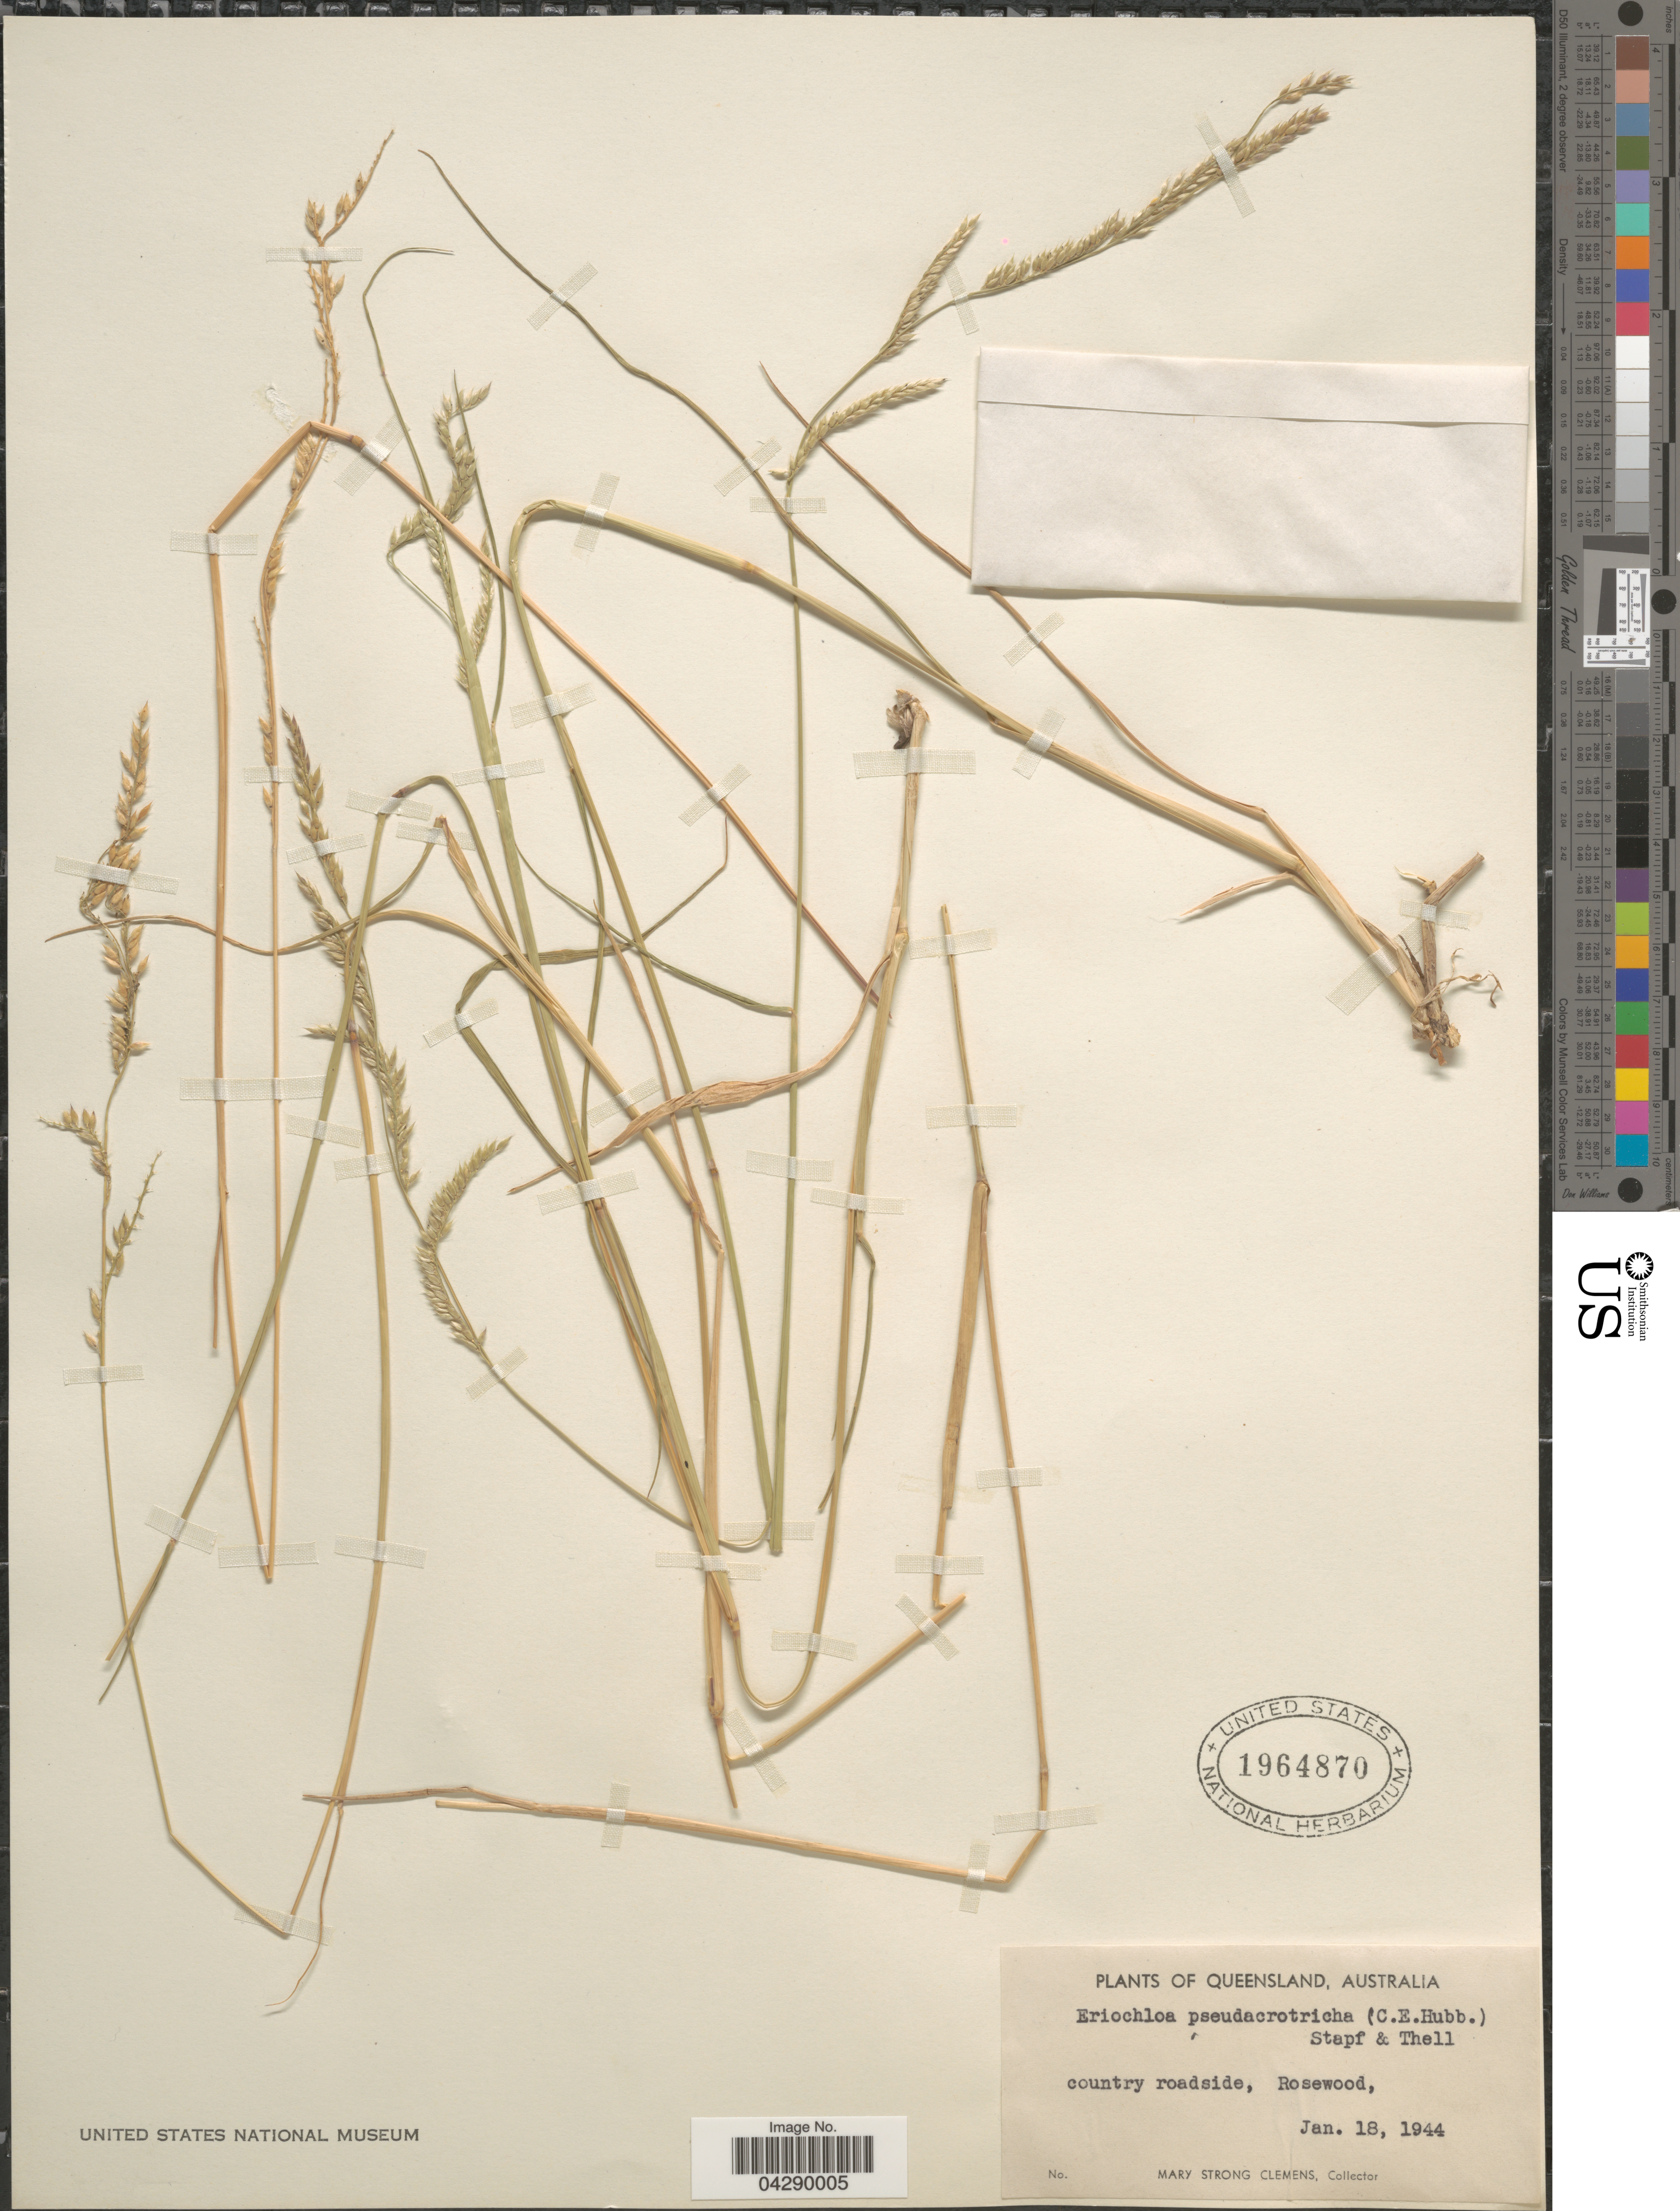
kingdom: Plantae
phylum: Tracheophyta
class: Liliopsida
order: Poales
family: Poaceae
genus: Eriochloa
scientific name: Eriochloa pseudoacrotricha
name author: (Stapf & Thell.) J.M. Black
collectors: M. S. Clemens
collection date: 1944-01-18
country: Australia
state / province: Queensland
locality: Country roadside, Rosewood.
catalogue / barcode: US 1964870